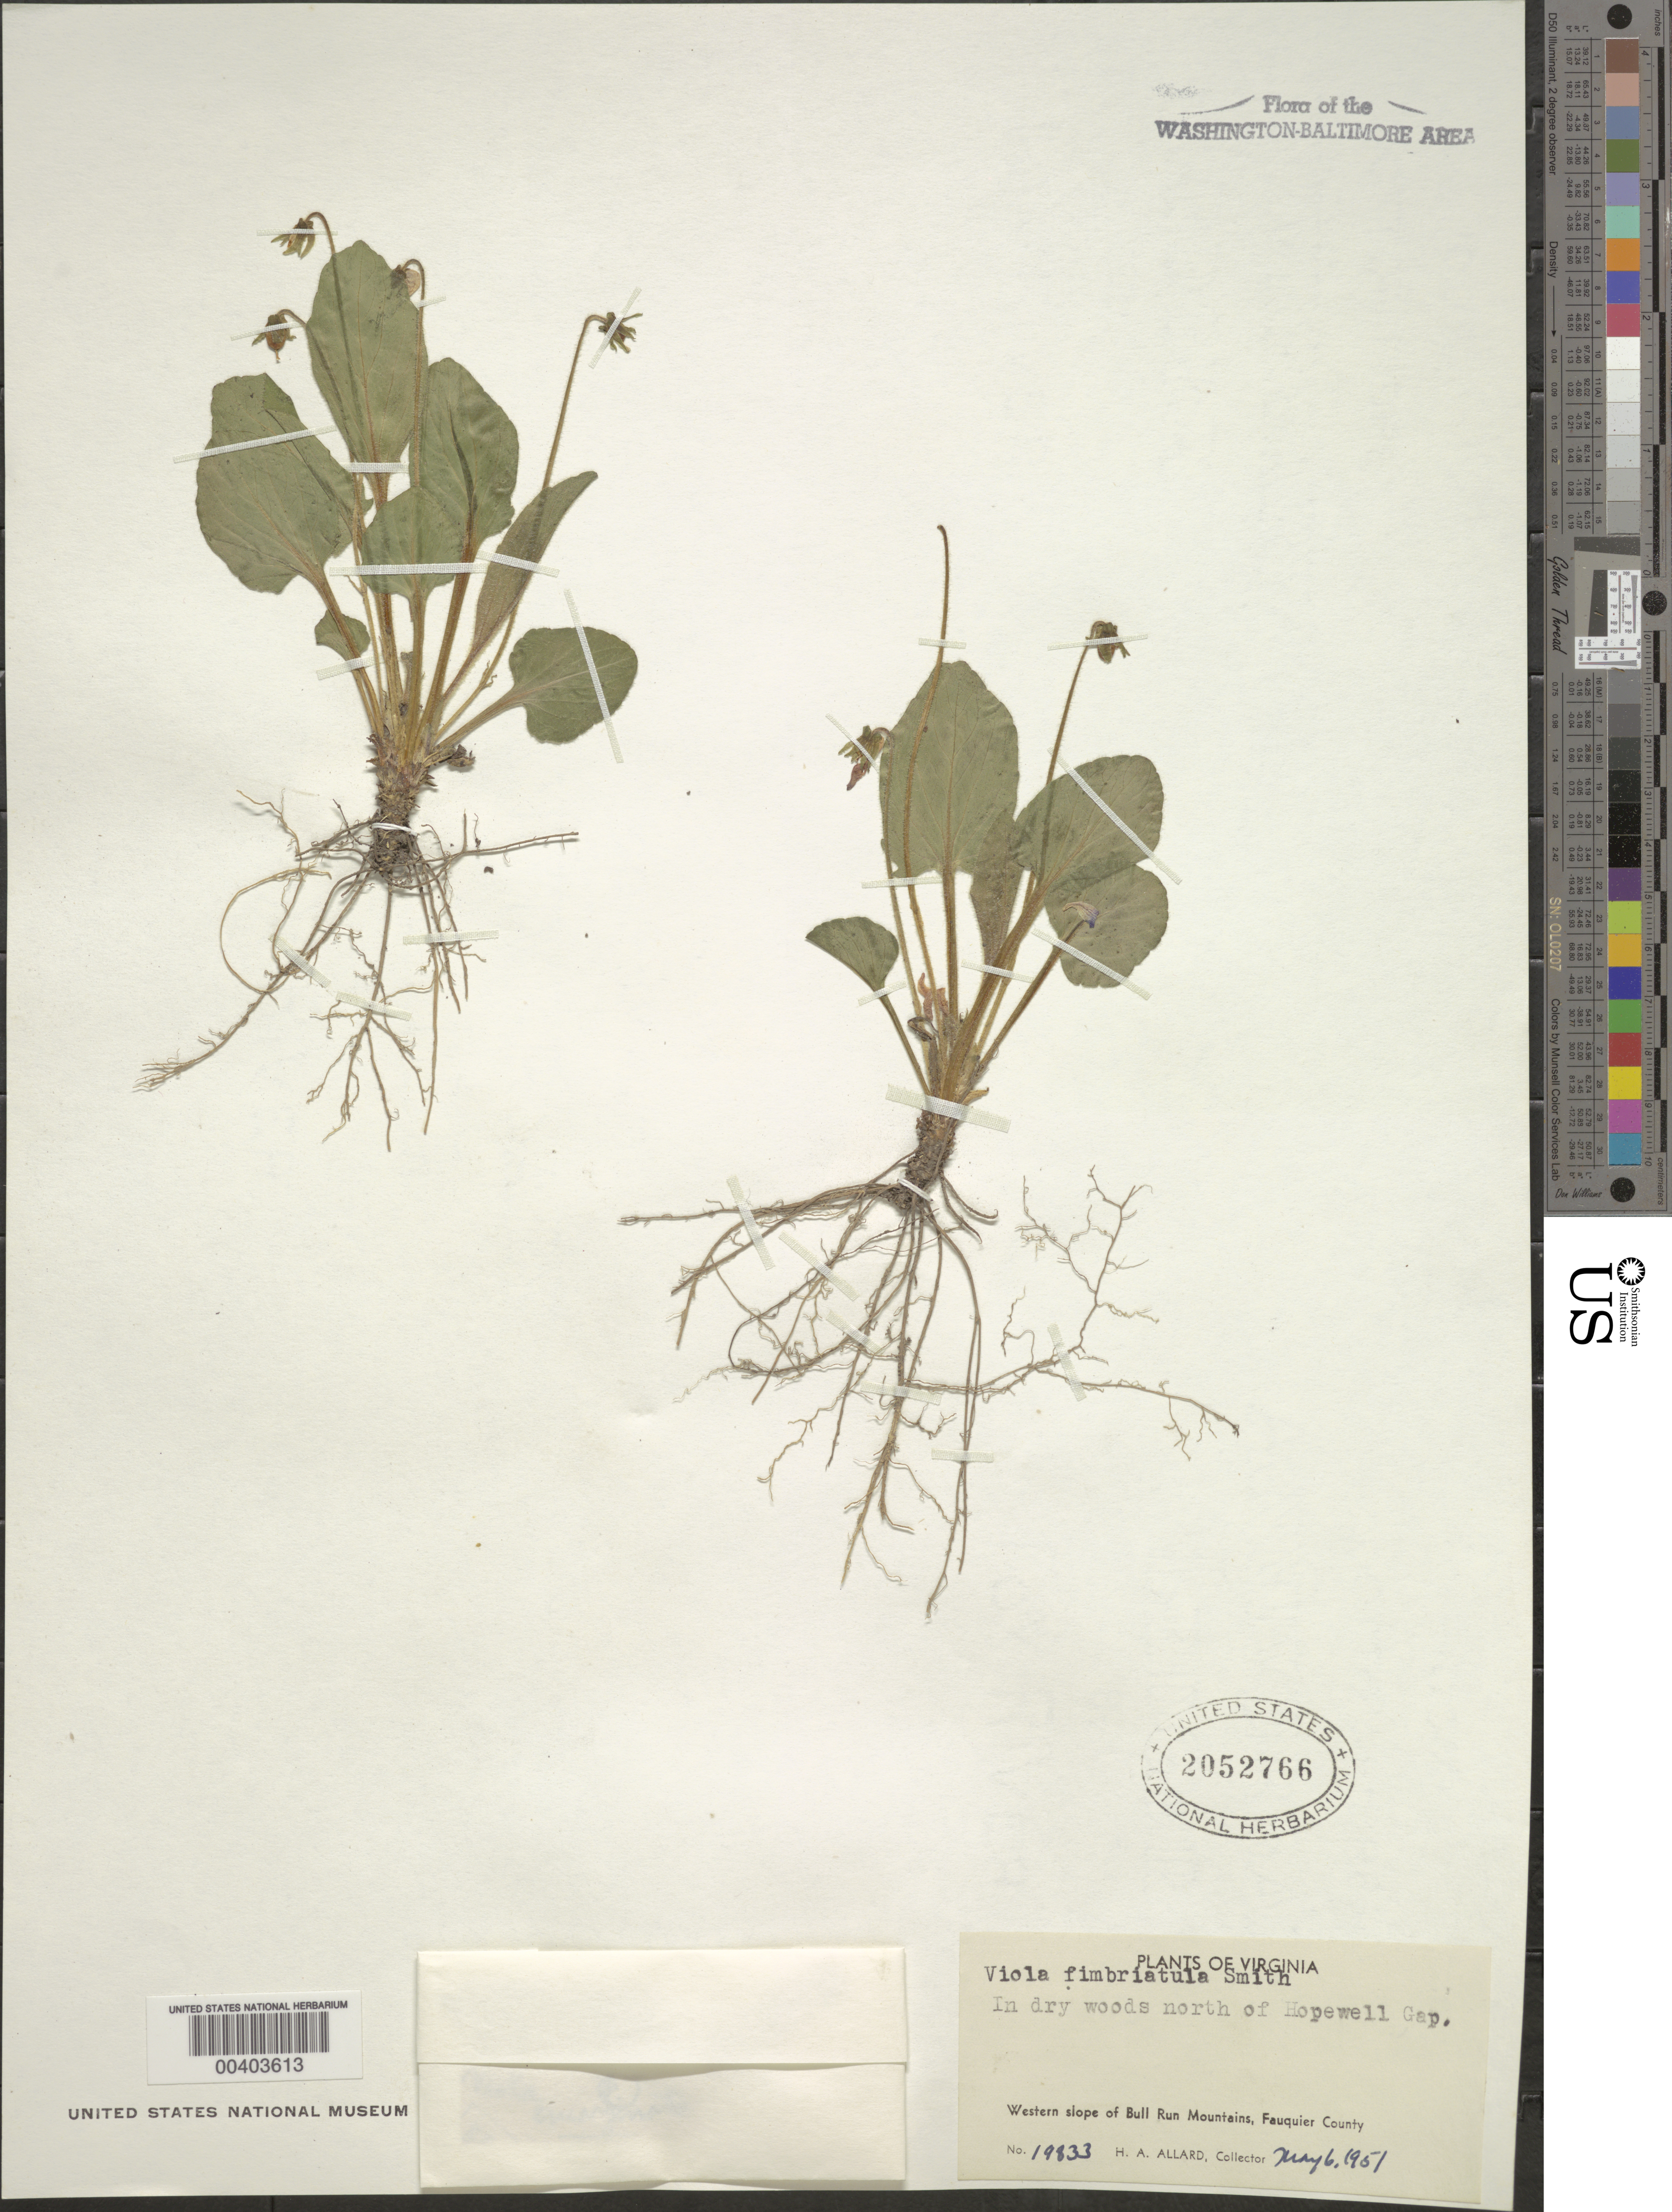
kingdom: Plantae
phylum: Tracheophyta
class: Magnoliopsida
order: Malpighiales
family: Violaceae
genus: Viola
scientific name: Viola sagittata var. ovata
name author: (Nutt.) Torr. & A. Gray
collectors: H. A. Allard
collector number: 19833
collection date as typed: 06 May 1951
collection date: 1951-05-06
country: United States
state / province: Virginia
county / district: Fauquier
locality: North of Hopewell Gap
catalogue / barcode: US 2052766